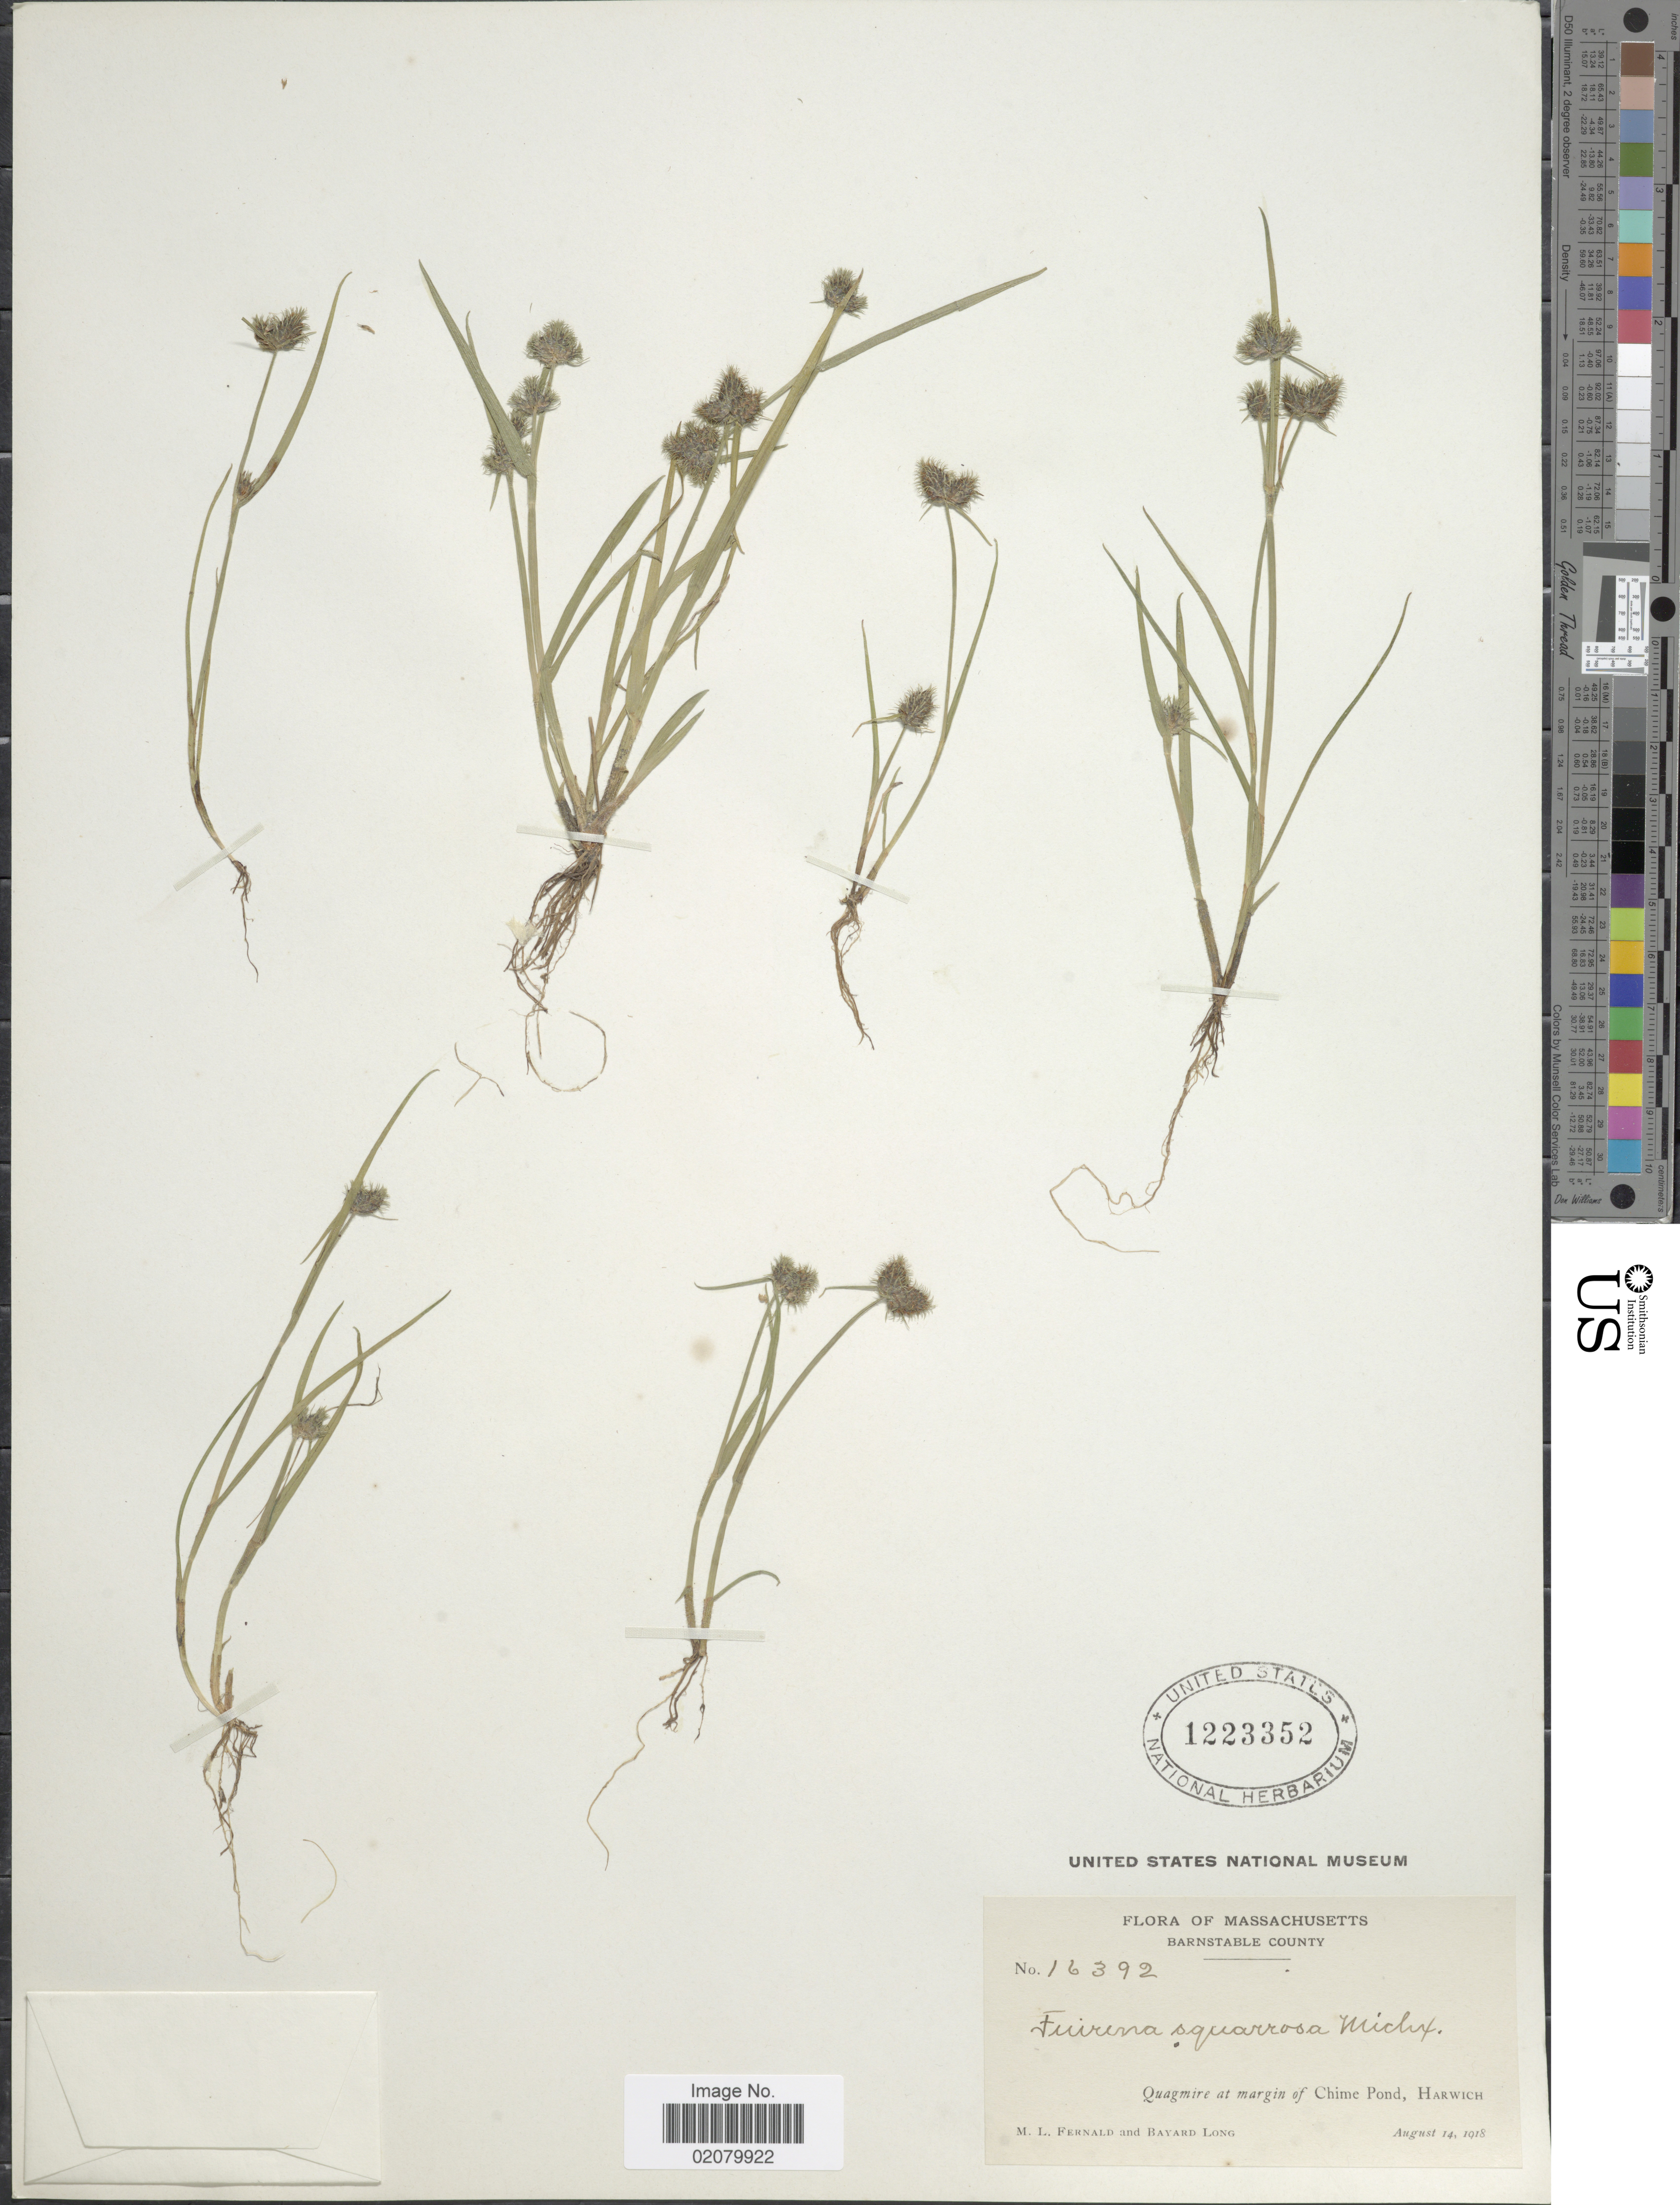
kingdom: Plantae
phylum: Tracheophyta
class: Liliopsida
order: Poales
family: Cyperaceae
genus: Fuirena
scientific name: Fuirena squarrosa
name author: Michx.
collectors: M. L. Fernald & B. Long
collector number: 16392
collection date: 1918-08-14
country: United States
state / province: Massachusetts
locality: Barnstable County, Quagmire at margin of Chime Pond, Harwich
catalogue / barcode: US 1223352